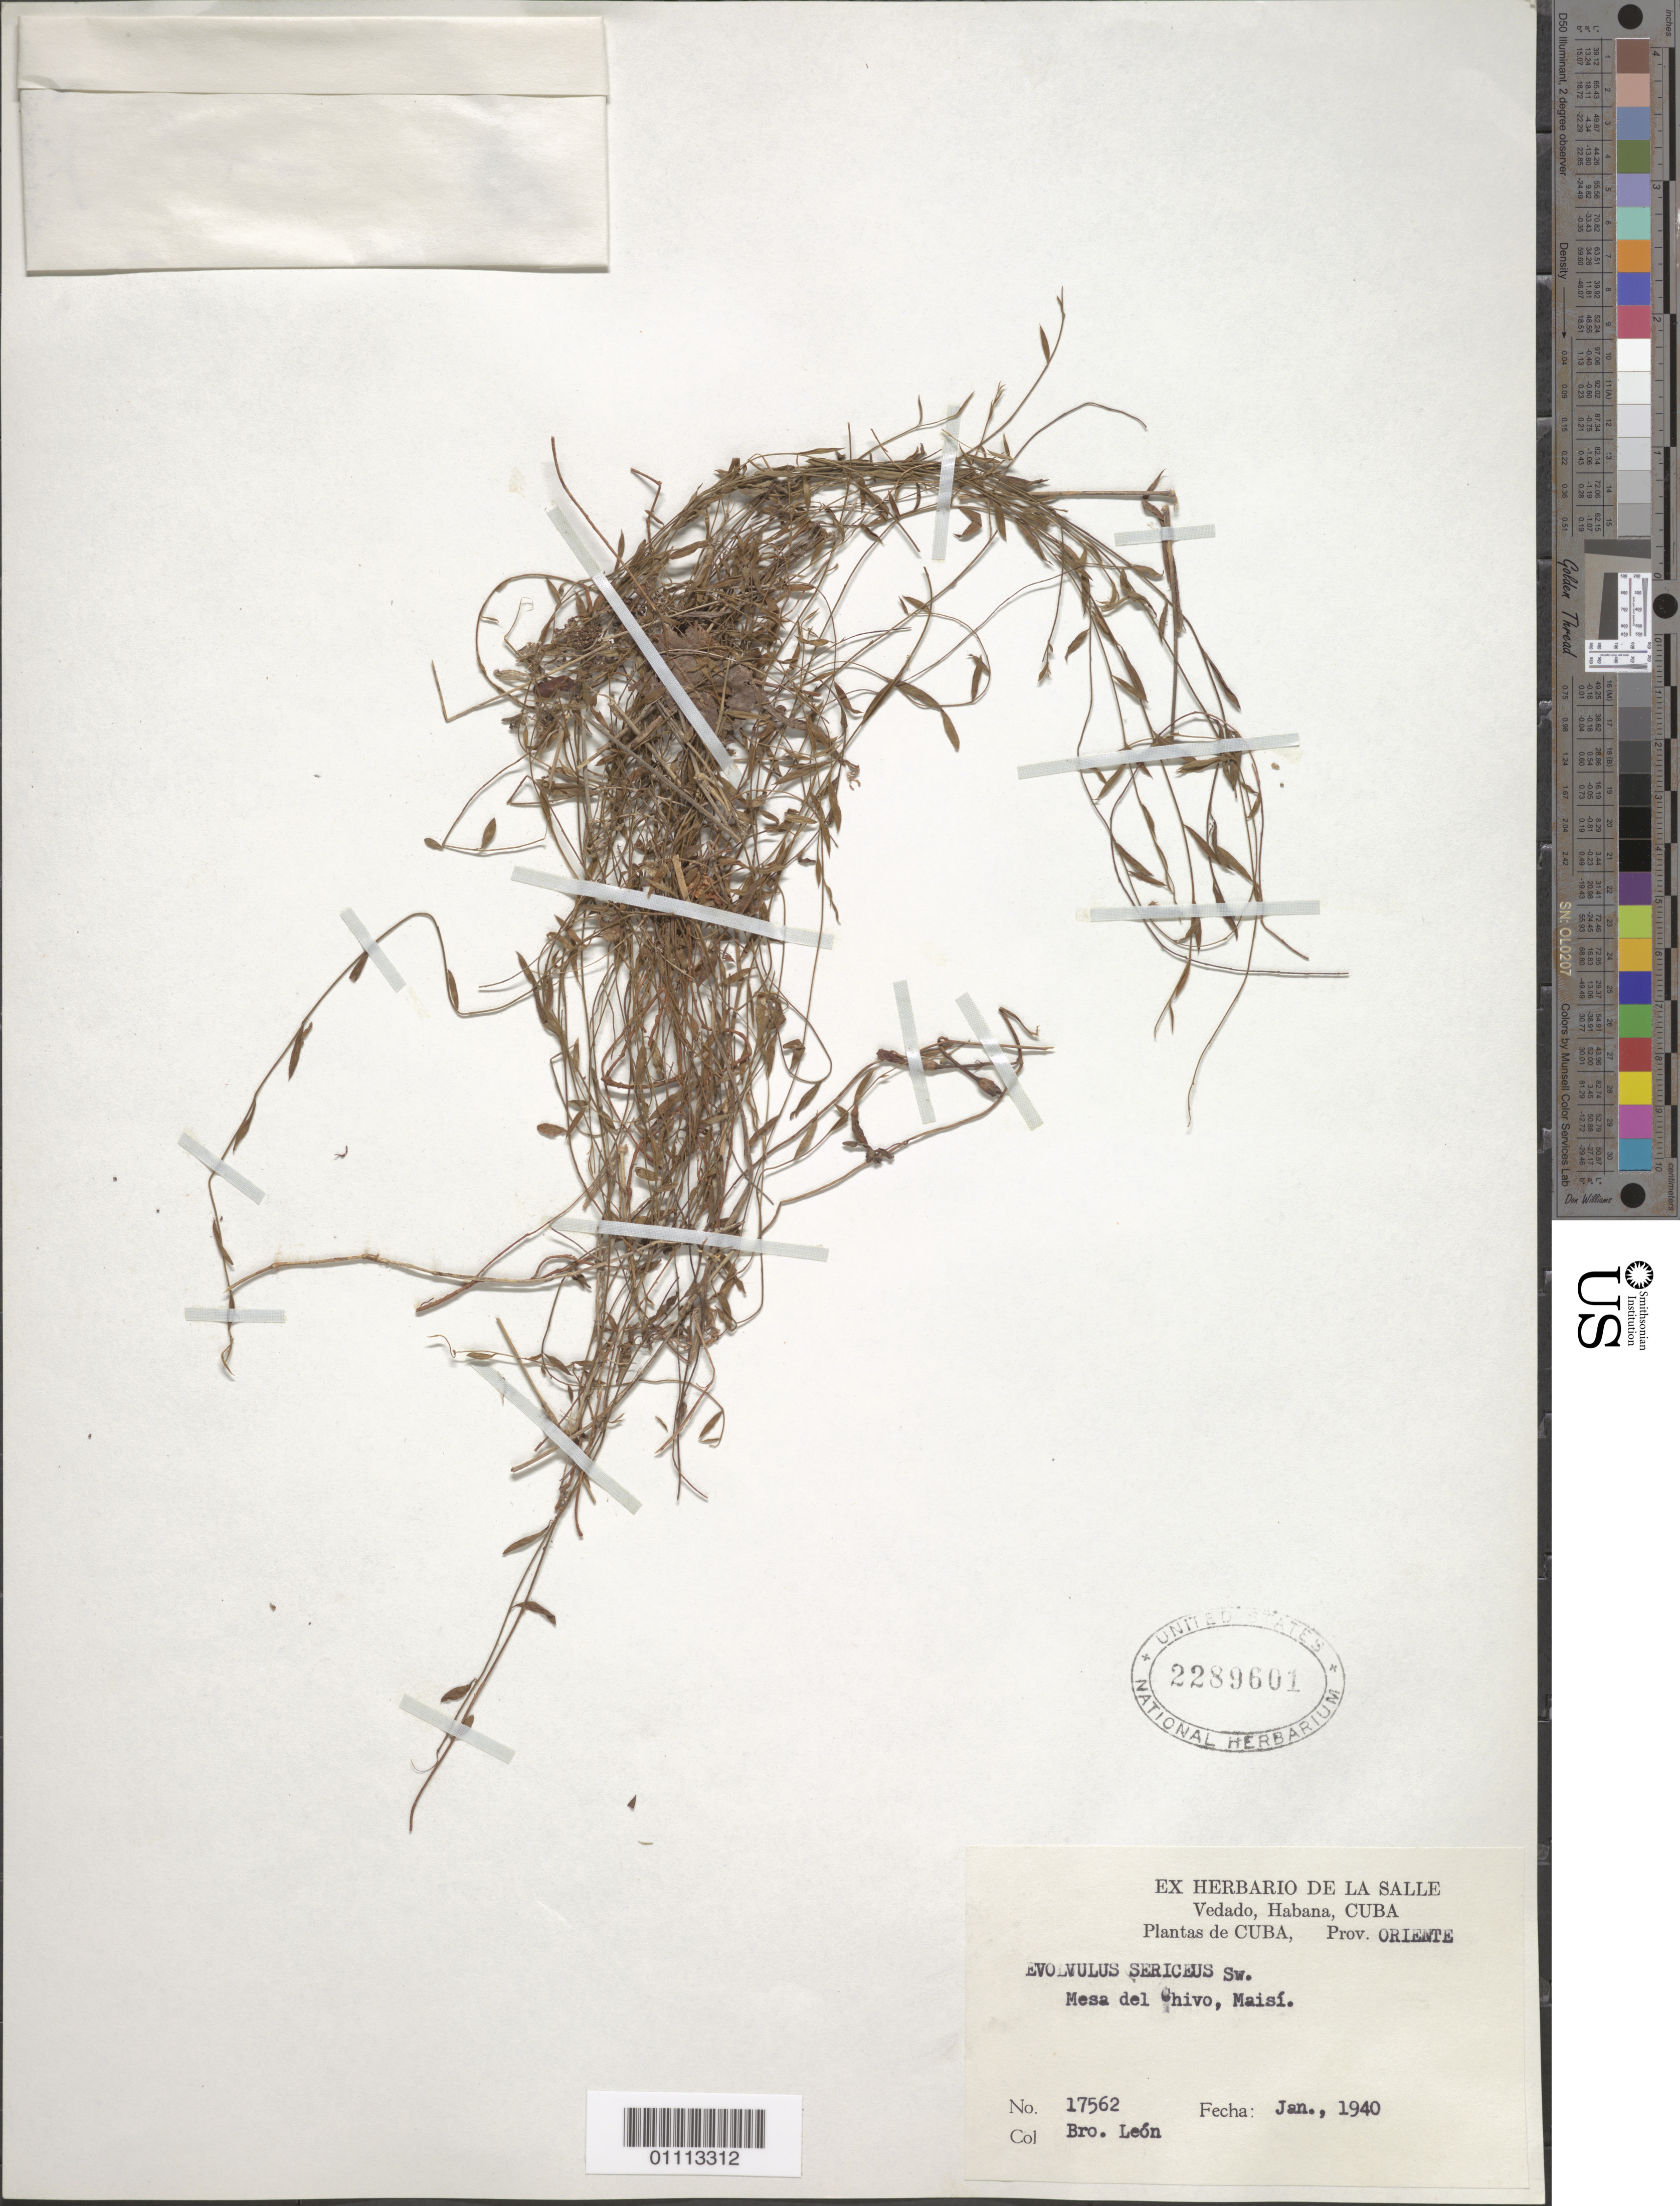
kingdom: Plantae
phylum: Tracheophyta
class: Magnoliopsida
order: Solanales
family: Convolvulaceae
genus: Evolvulus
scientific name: Evolvulus sericeus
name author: Sw.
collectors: Bro. León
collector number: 17562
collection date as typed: Jan 1940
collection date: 1940-01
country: Cuba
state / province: Guantánamo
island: Cuba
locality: Mesa del Chivo, Maisi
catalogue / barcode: US 2289601